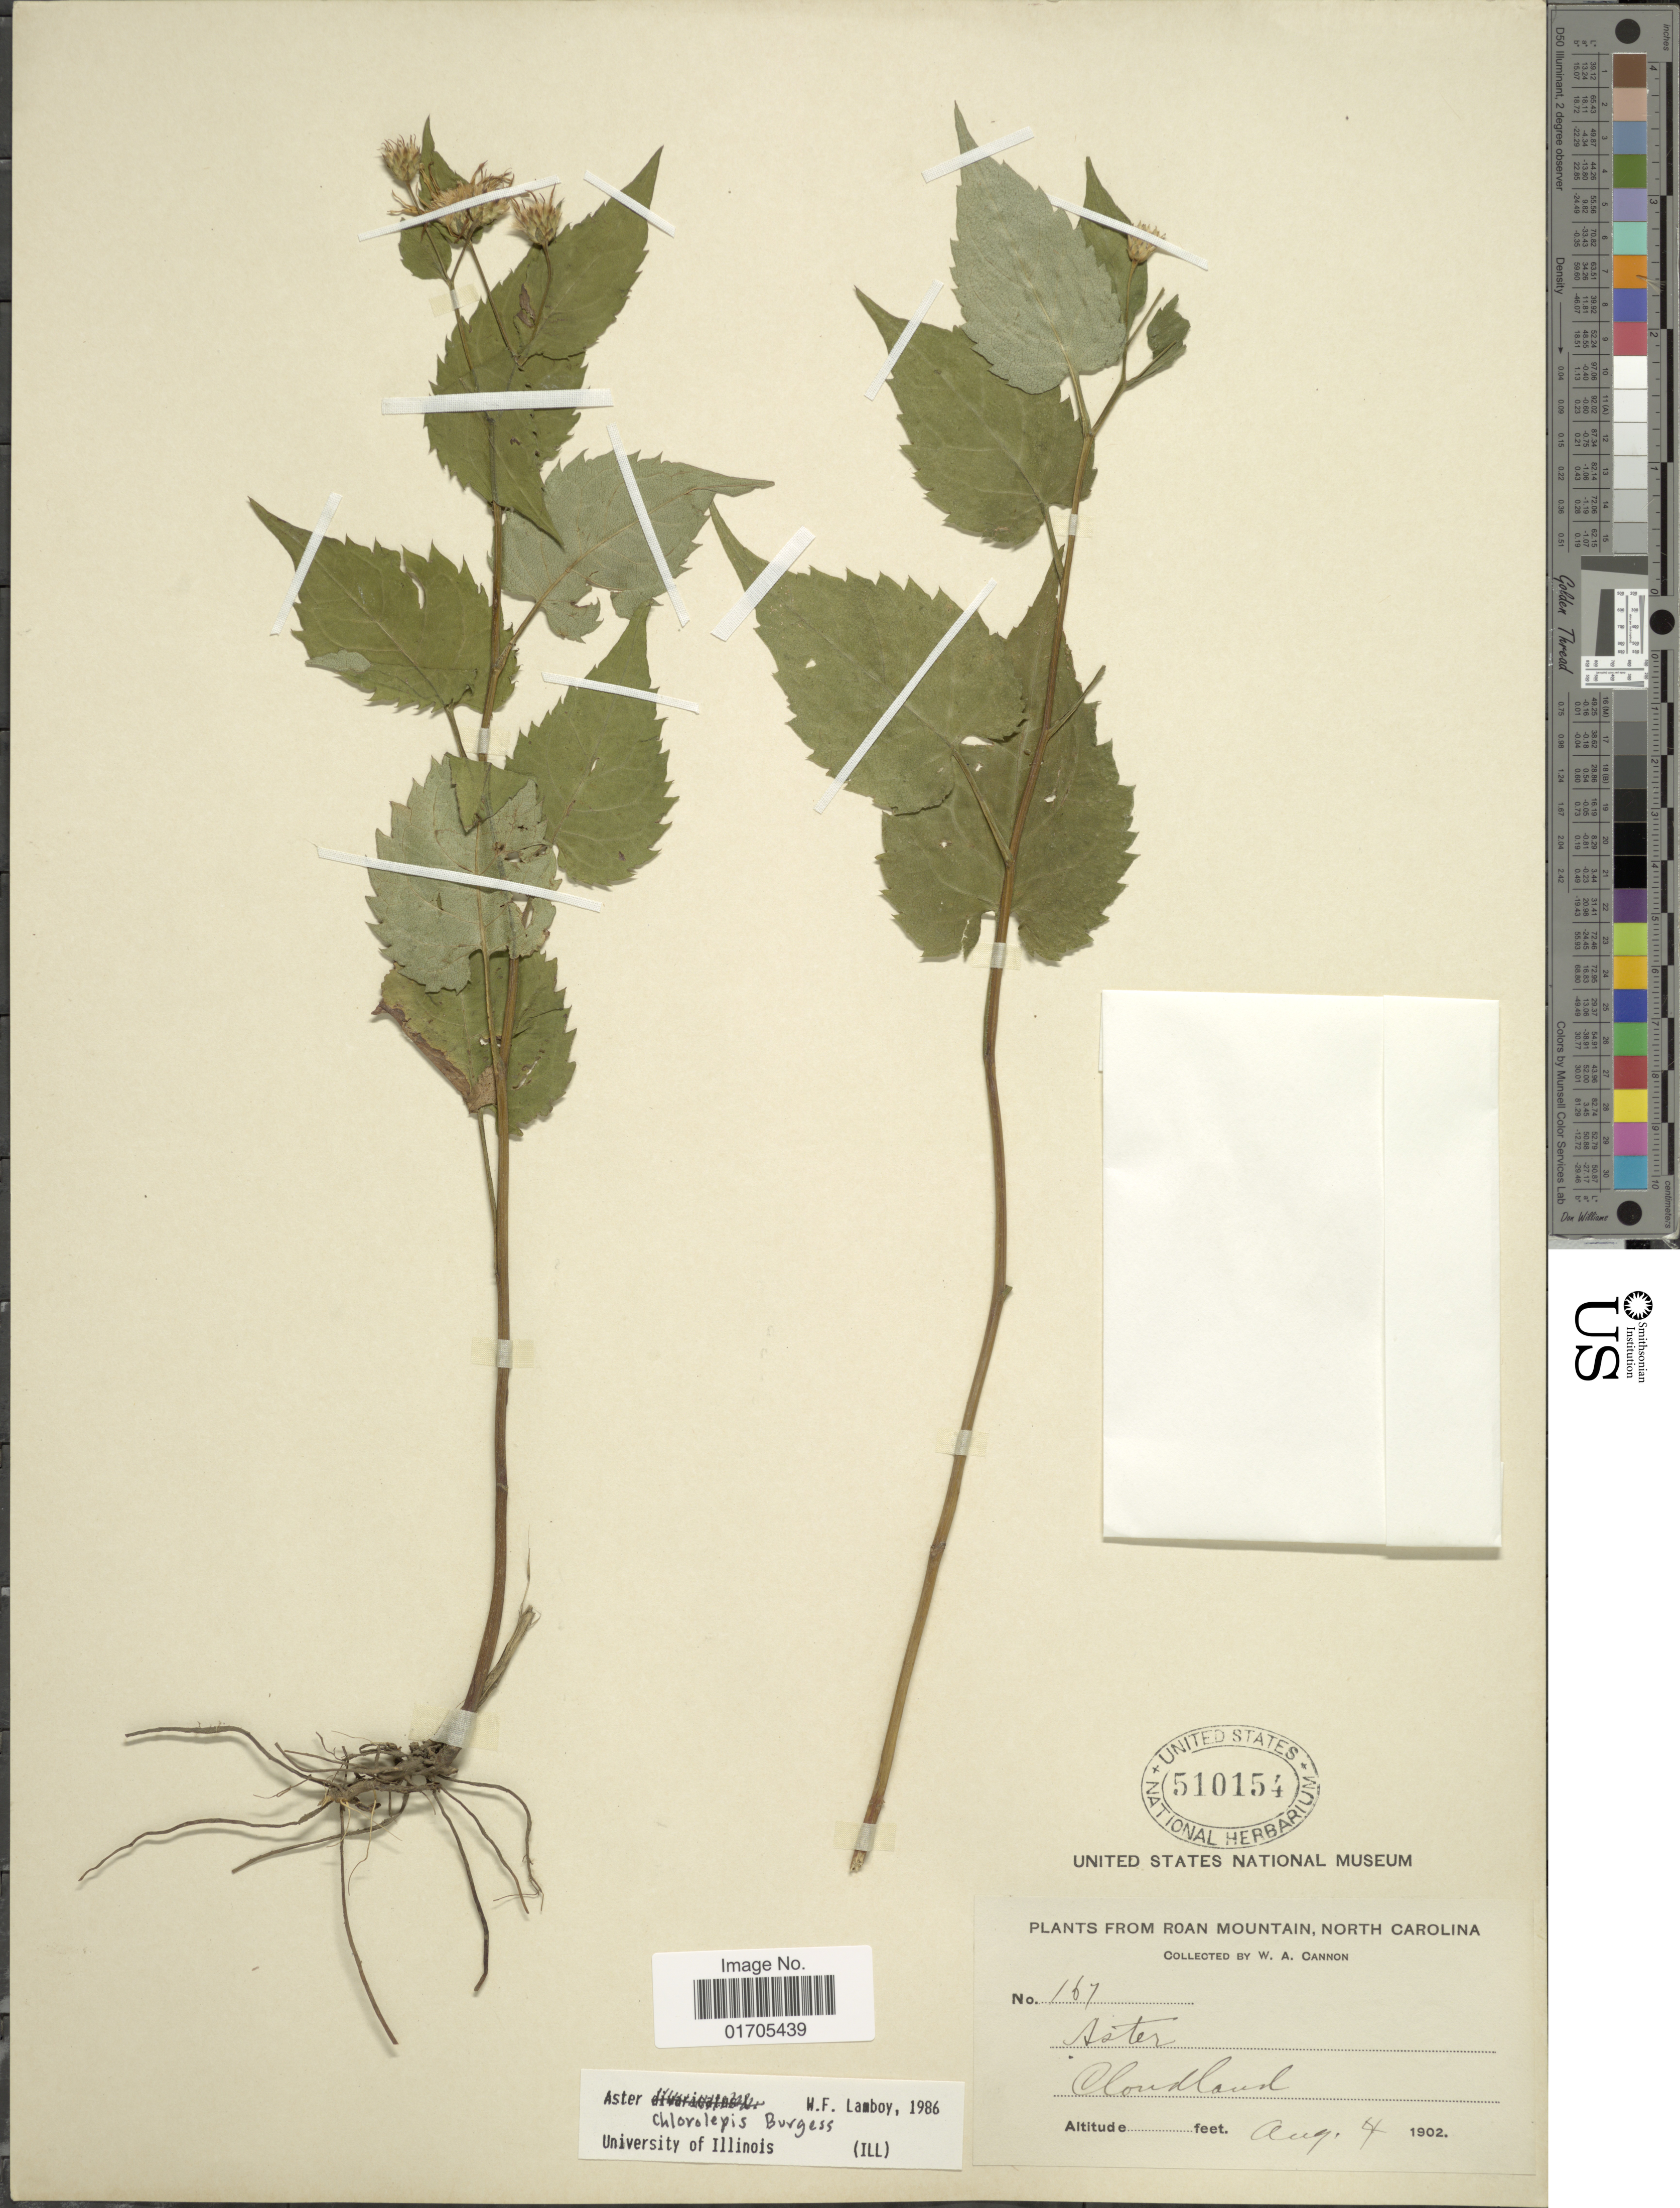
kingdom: Plantae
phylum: Tracheophyta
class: Magnoliopsida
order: Asterales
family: Asteraceae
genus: Eurybia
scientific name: Eurybia chlorolepis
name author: G.L. Nesom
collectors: W. Cannon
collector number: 167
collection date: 1902-08-04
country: United States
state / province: North Carolina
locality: Roan Mountain, North Carolina. Cloudland.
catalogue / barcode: US 510154